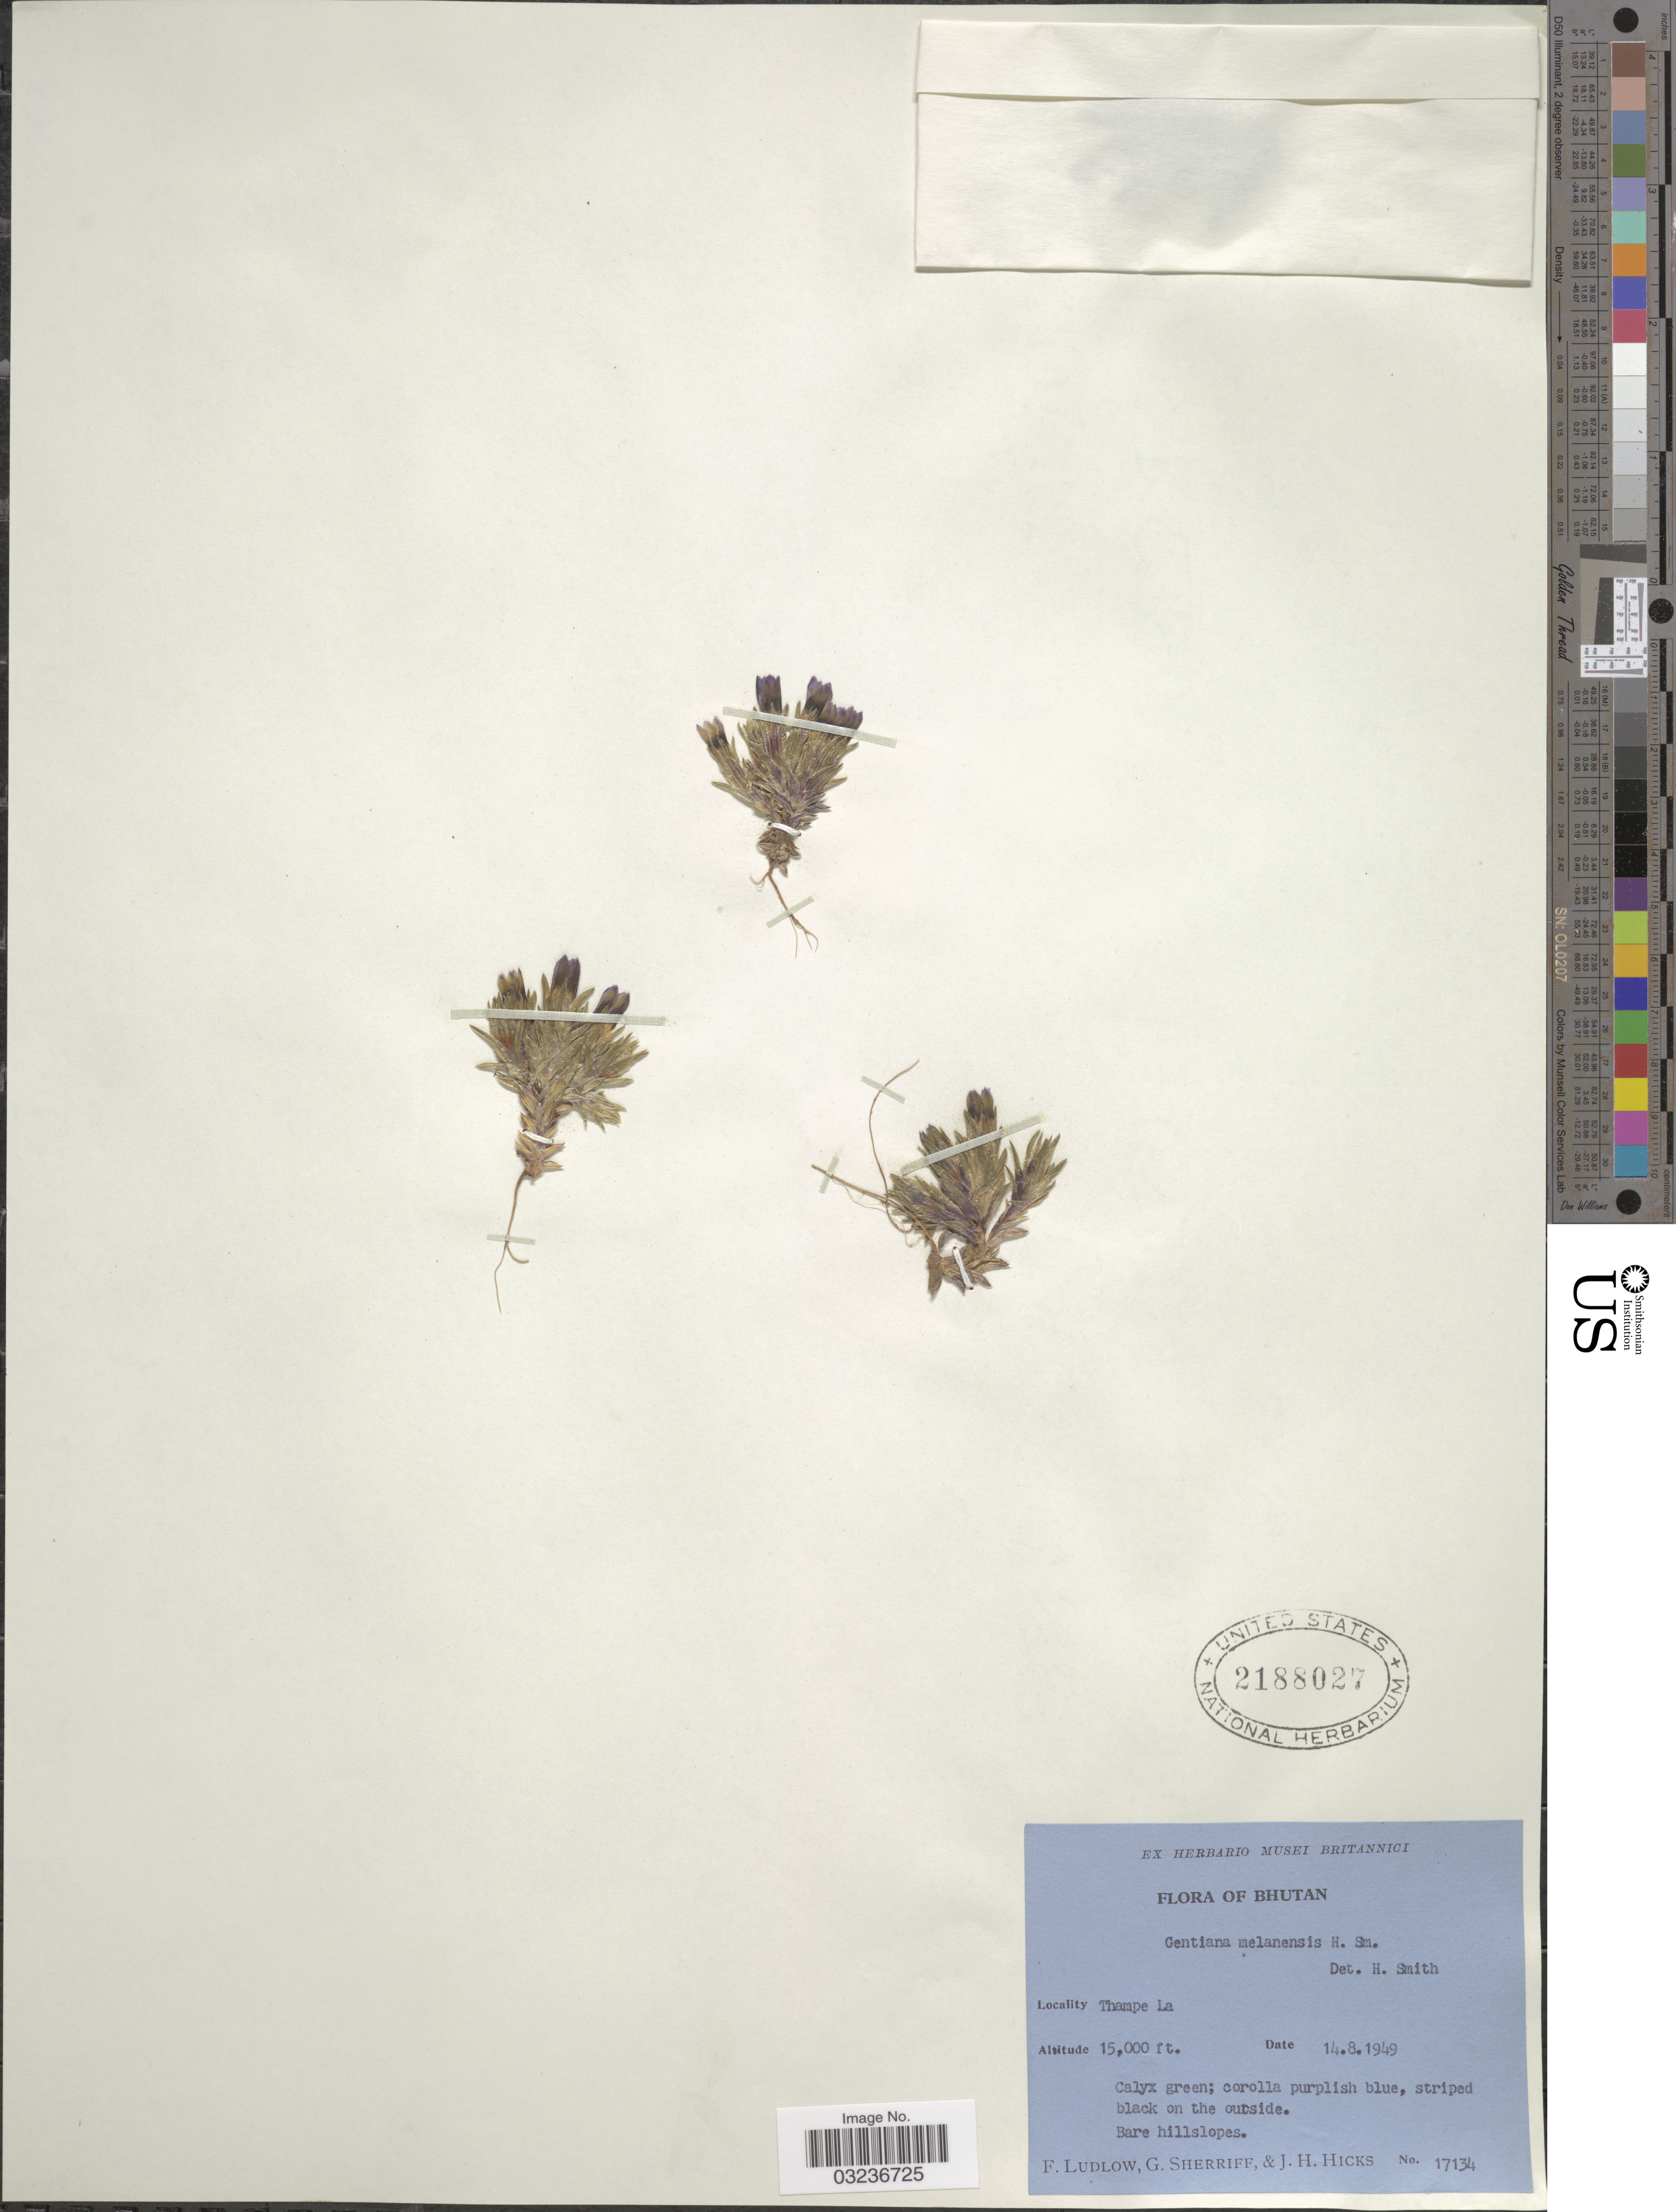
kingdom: Plantae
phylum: Tracheophyta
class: Magnoliopsida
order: Gentianales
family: Gentianaceae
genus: Gentiana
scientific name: Gentiana melanensis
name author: Harry Sm.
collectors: F. Ludlow, G. Sherriff & J. H. Hicks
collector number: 17134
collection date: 1949-08-14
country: Bhutan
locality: Thampe La.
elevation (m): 4572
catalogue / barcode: US 2188027